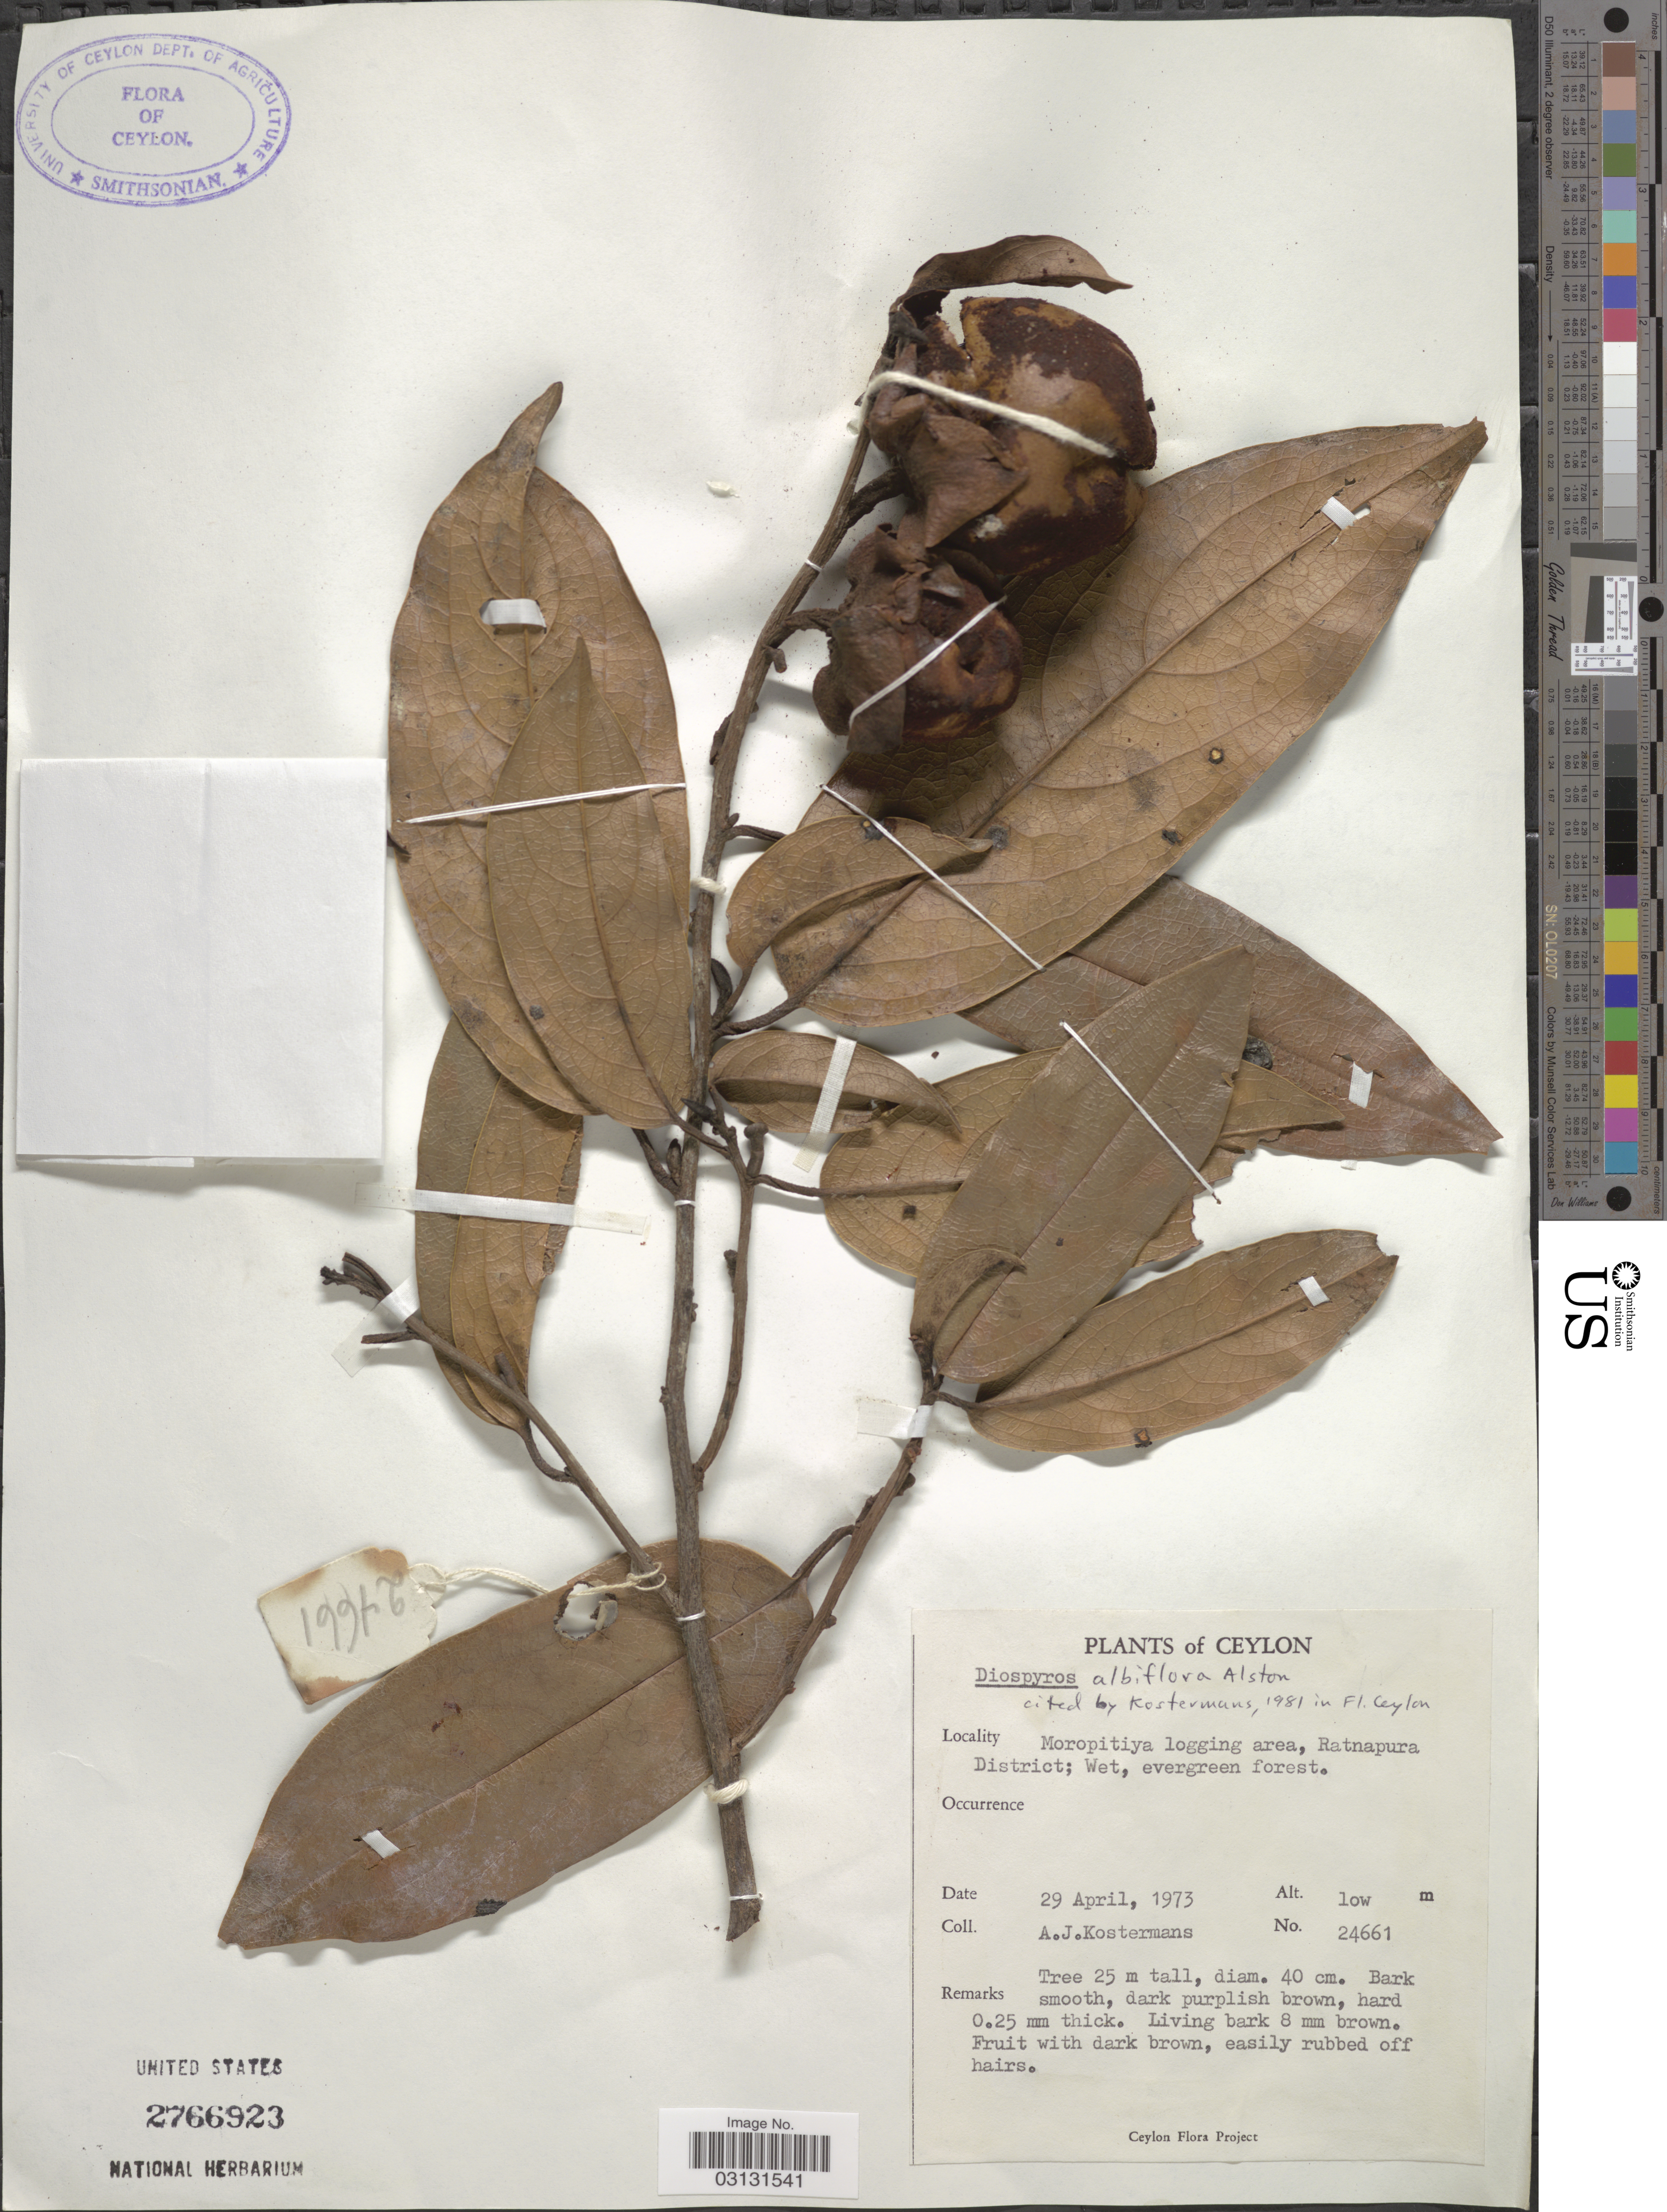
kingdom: Plantae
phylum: Tracheophyta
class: Magnoliopsida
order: Ericales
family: Ebenaceae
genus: Diospyros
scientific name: Diospyros albiflora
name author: Alston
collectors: A. J. G. Kostermans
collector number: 24661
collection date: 1973-04-29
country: Sri Lanka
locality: Ceylon. Moropitiya logging area, Ratnapura District.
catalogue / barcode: US 2766923